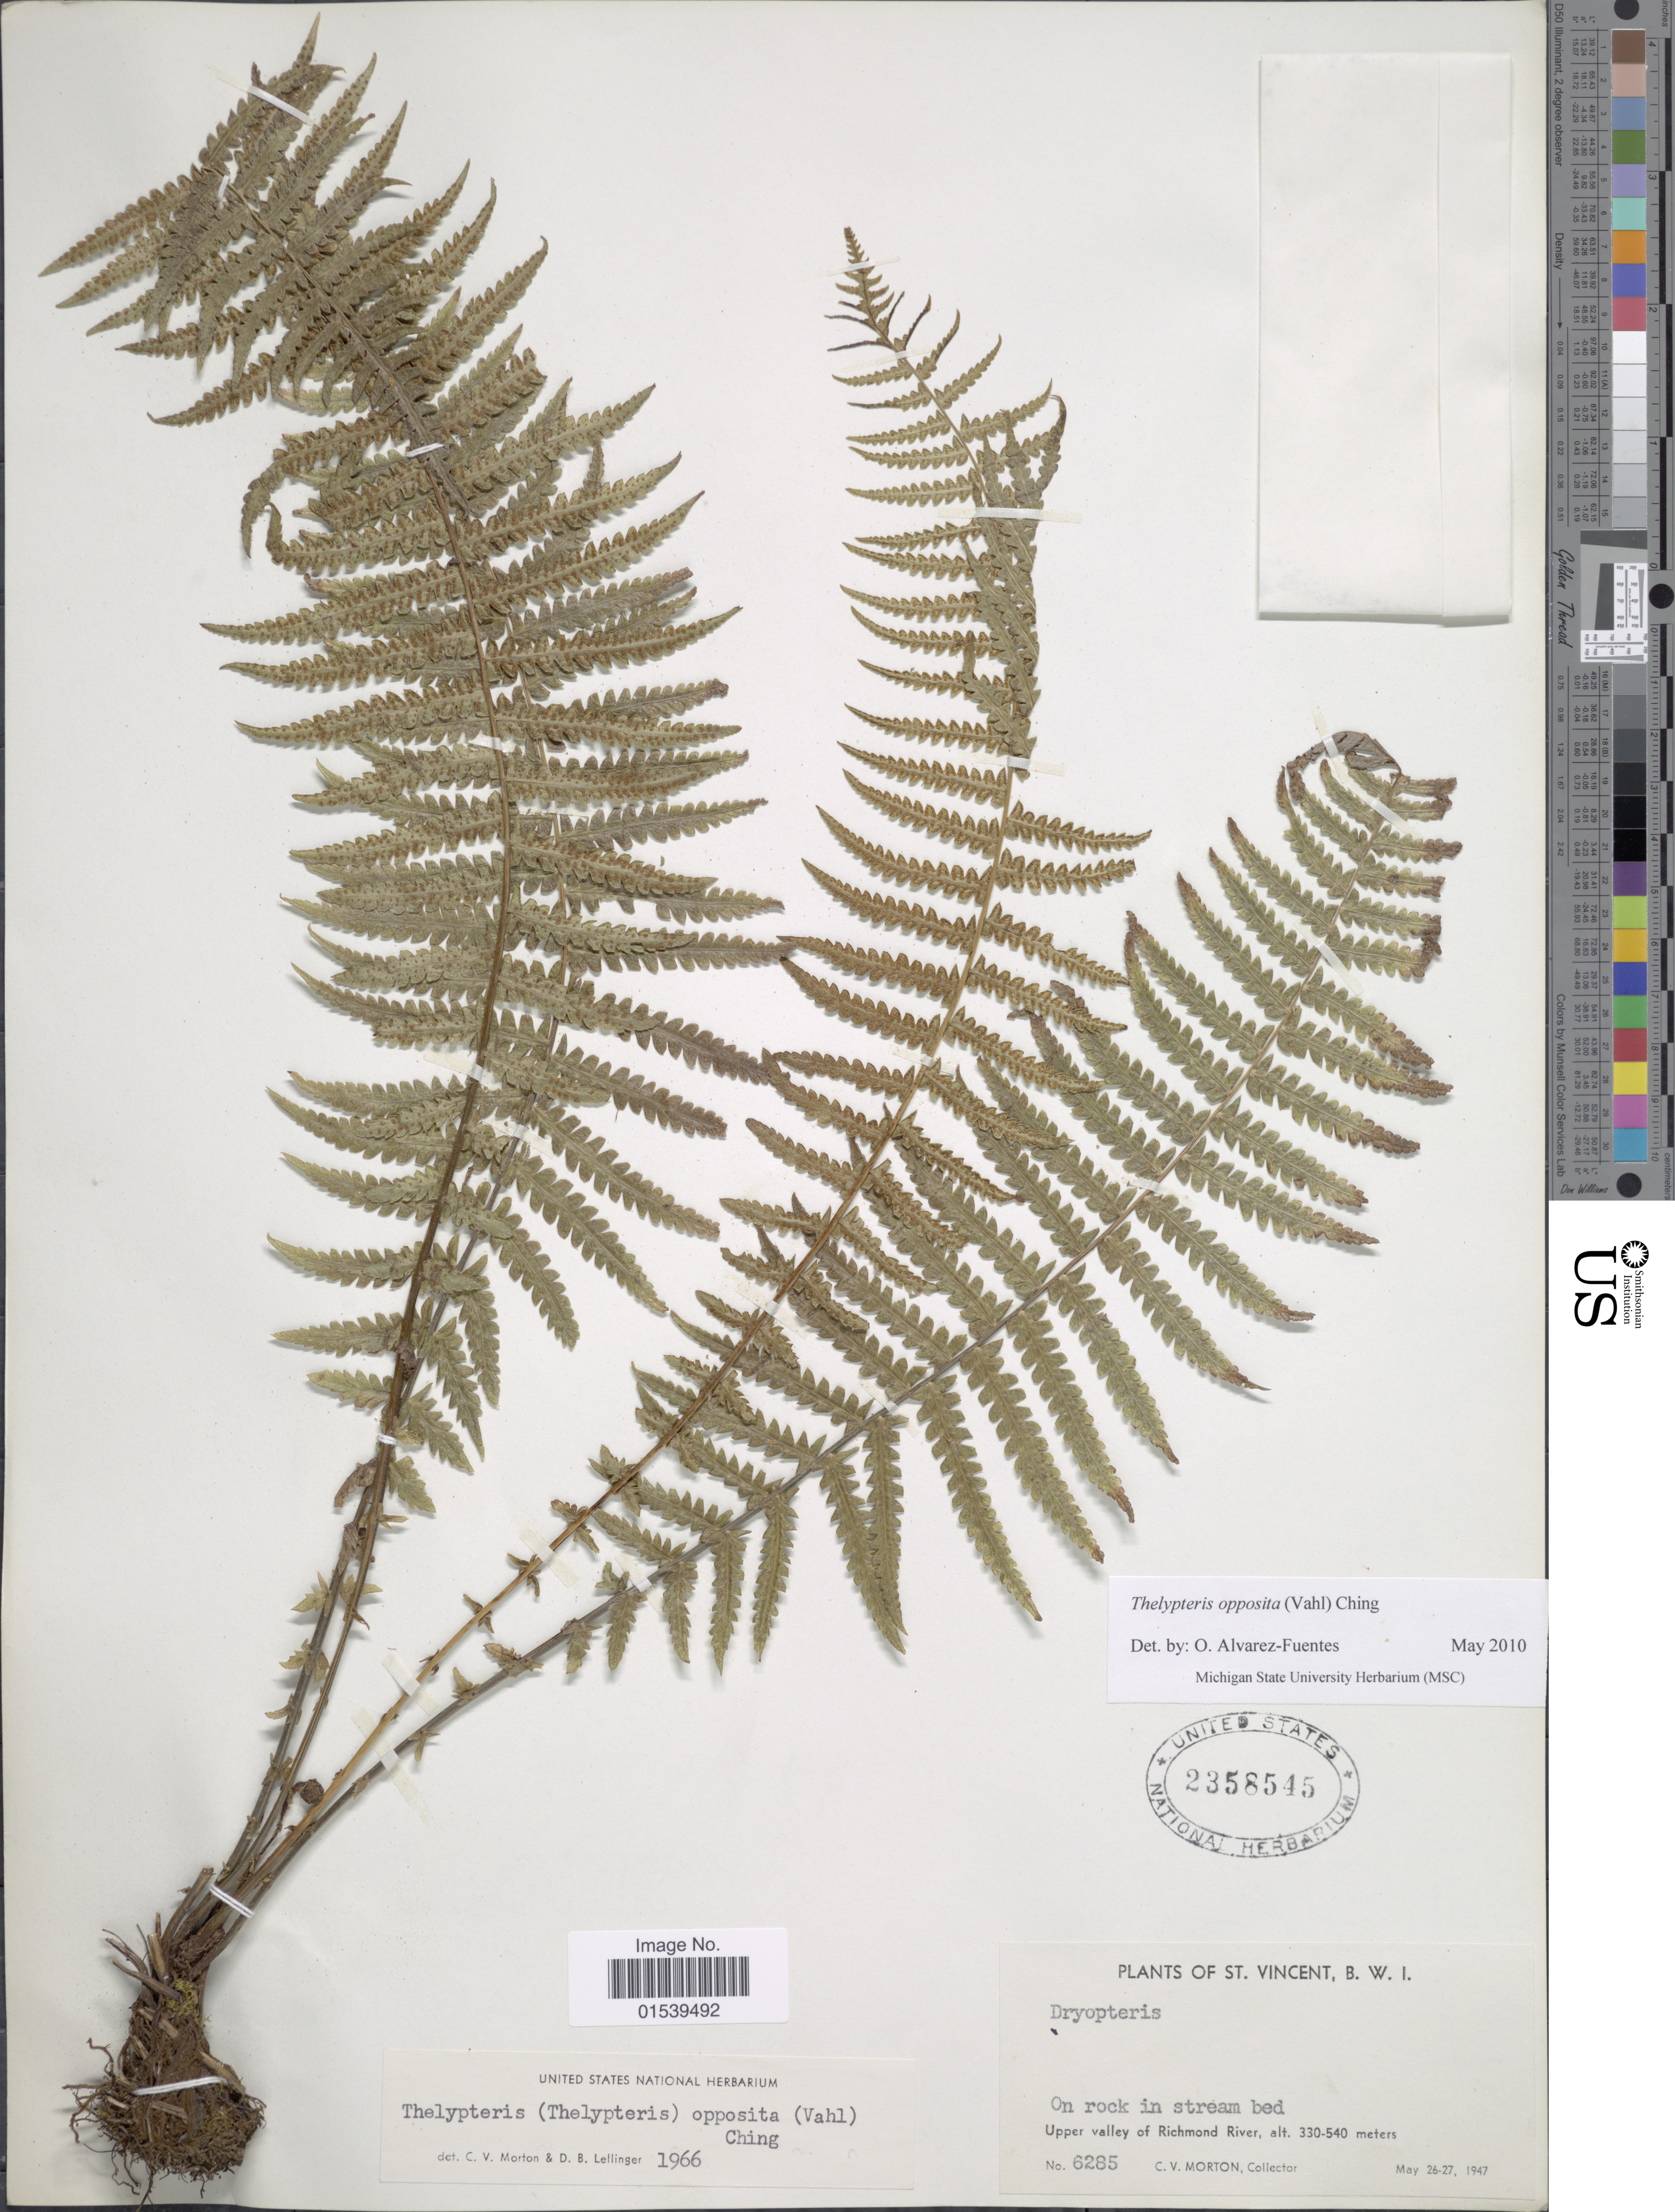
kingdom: Plantae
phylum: Tracheophyta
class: Polypodiopsida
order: Polypodiales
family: Thelypteridaceae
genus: Amauropelta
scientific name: Amauropelta opposita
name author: (Vahl) Pic. Serm.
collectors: C. V. Morton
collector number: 6285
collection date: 1947-05-26/1947-05-27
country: St. Vincent - Grenadines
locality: St. Vncent, B.W.I., upper valley of Richmond River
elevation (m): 330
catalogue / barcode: US 2358545